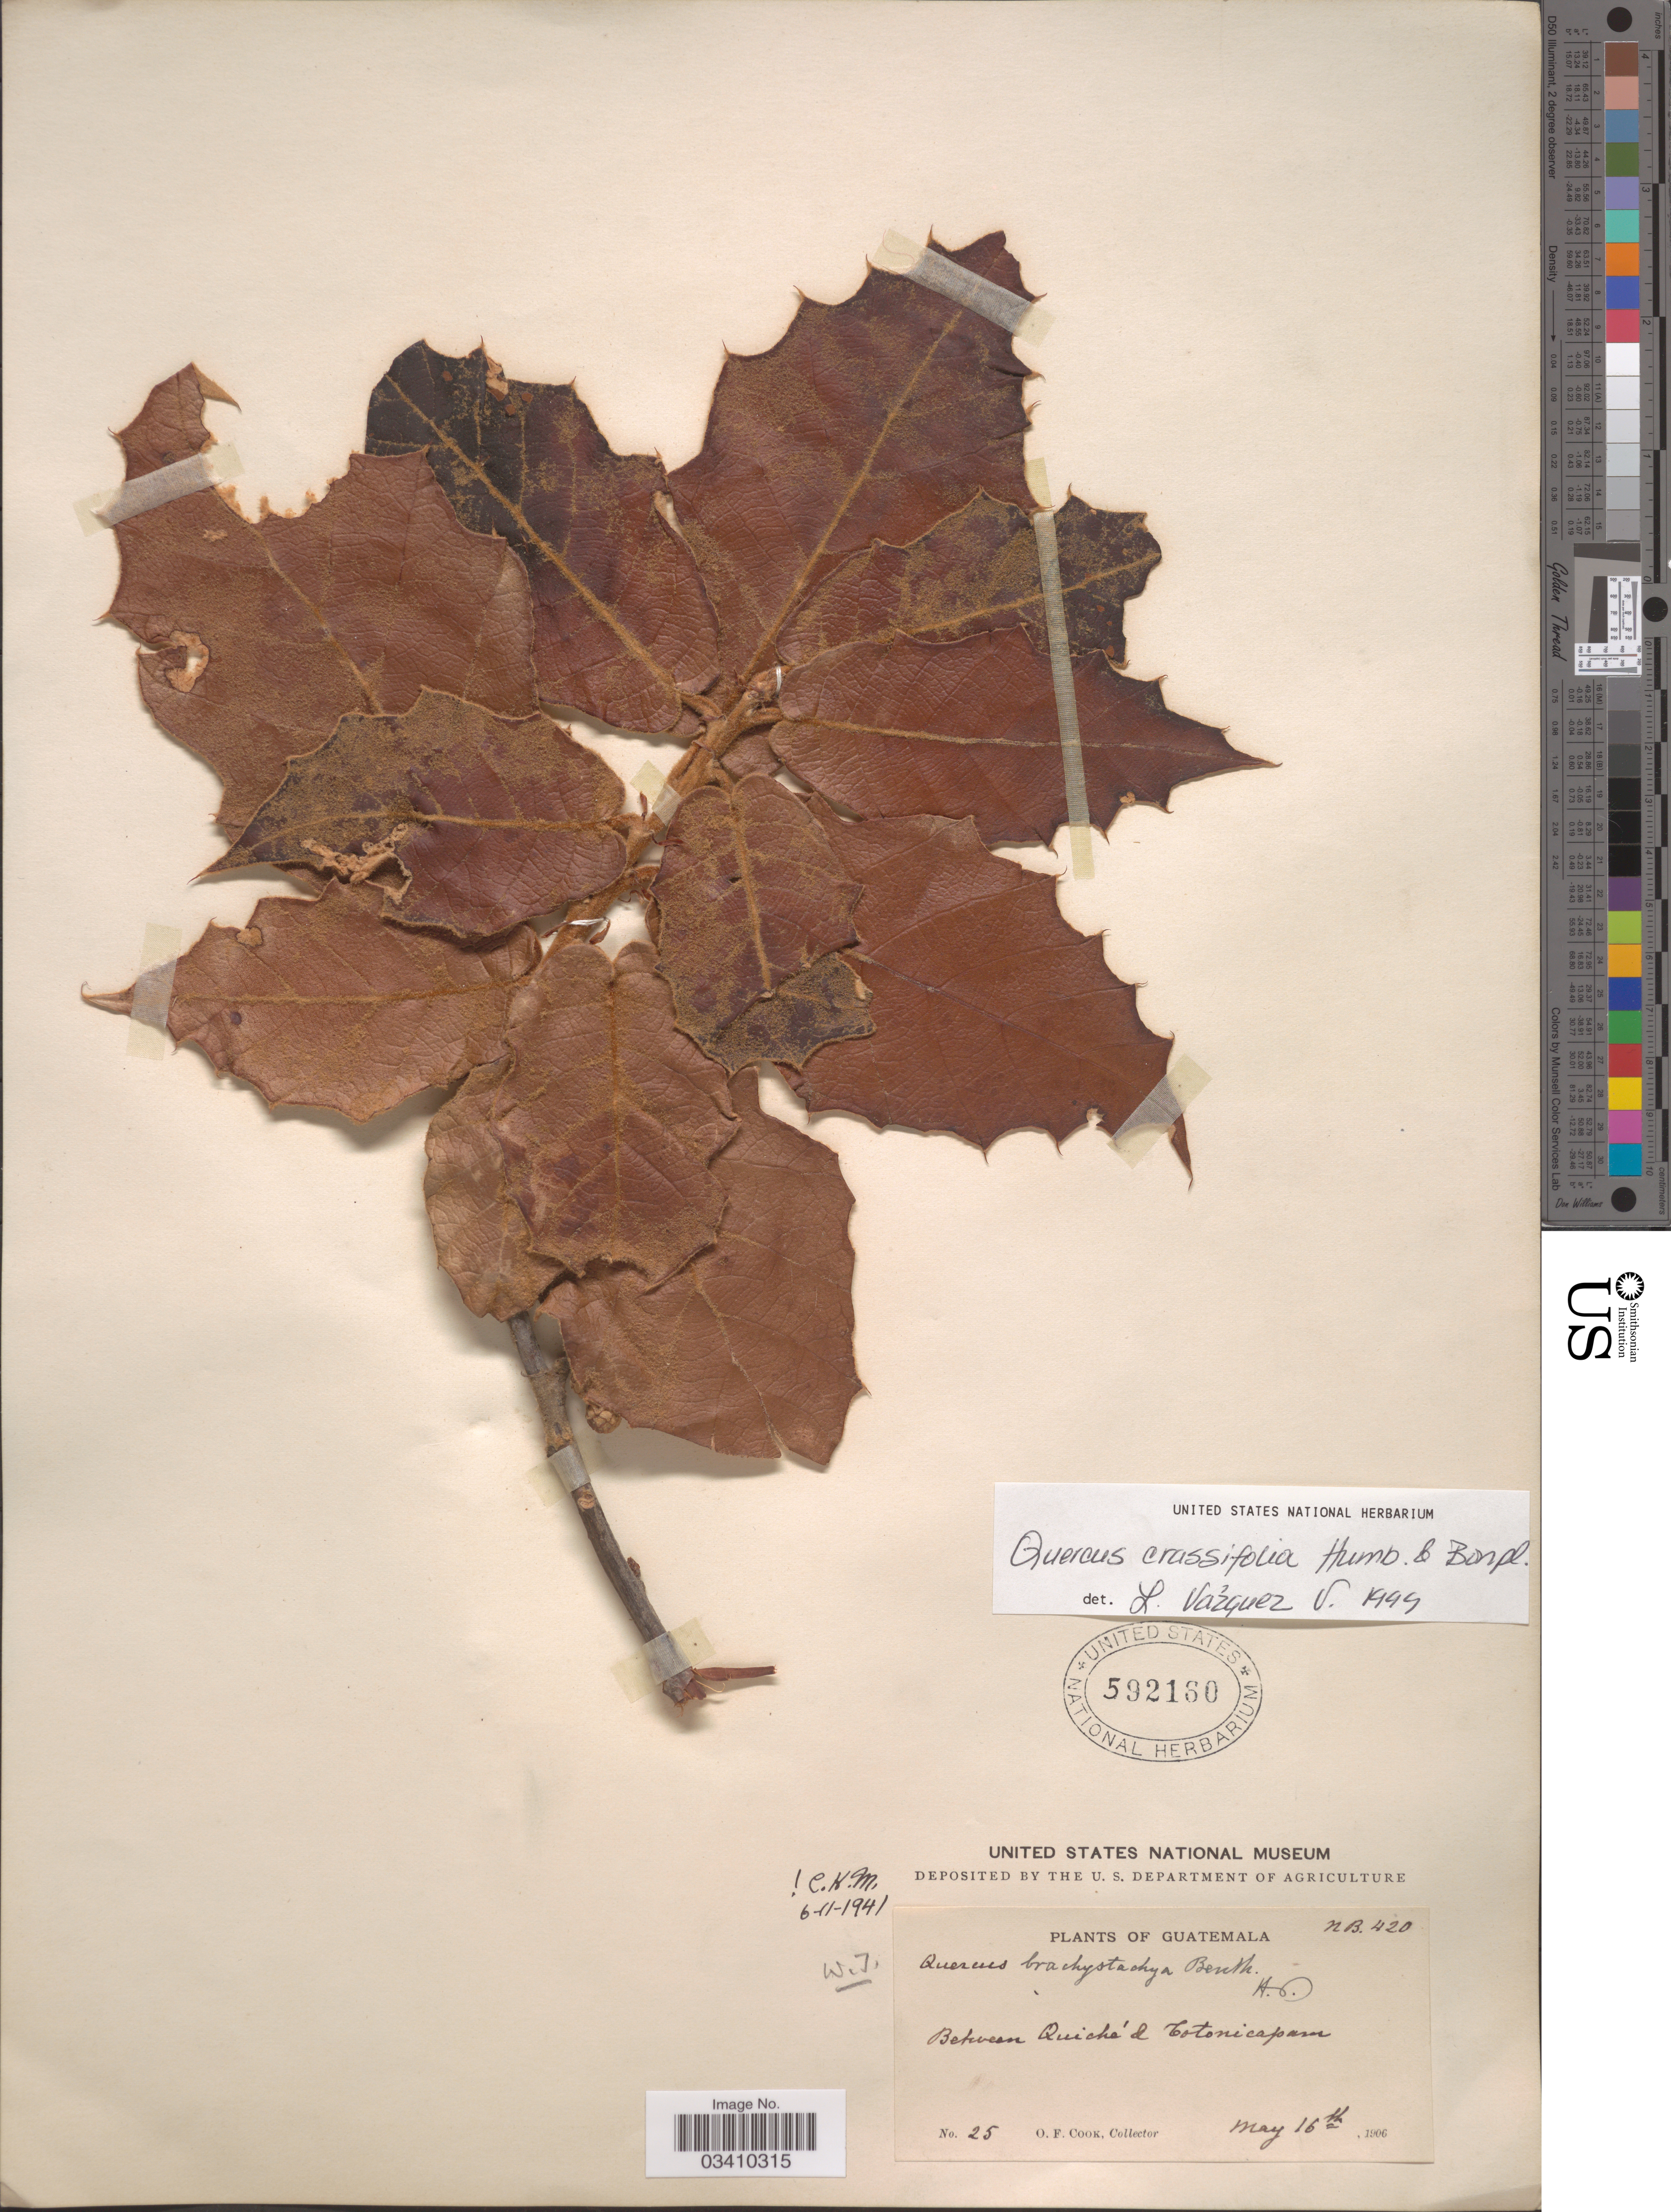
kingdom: Plantae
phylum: Tracheophyta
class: Magnoliopsida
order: Fagales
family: Fagaceae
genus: Quercus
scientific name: Quercus crassifolia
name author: Humb. & Bonpl.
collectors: O. F. Cook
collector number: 25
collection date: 1906-05-16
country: Guatemala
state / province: El Quiché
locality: Between Quiché & Cotonicapam.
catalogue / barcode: US 592160